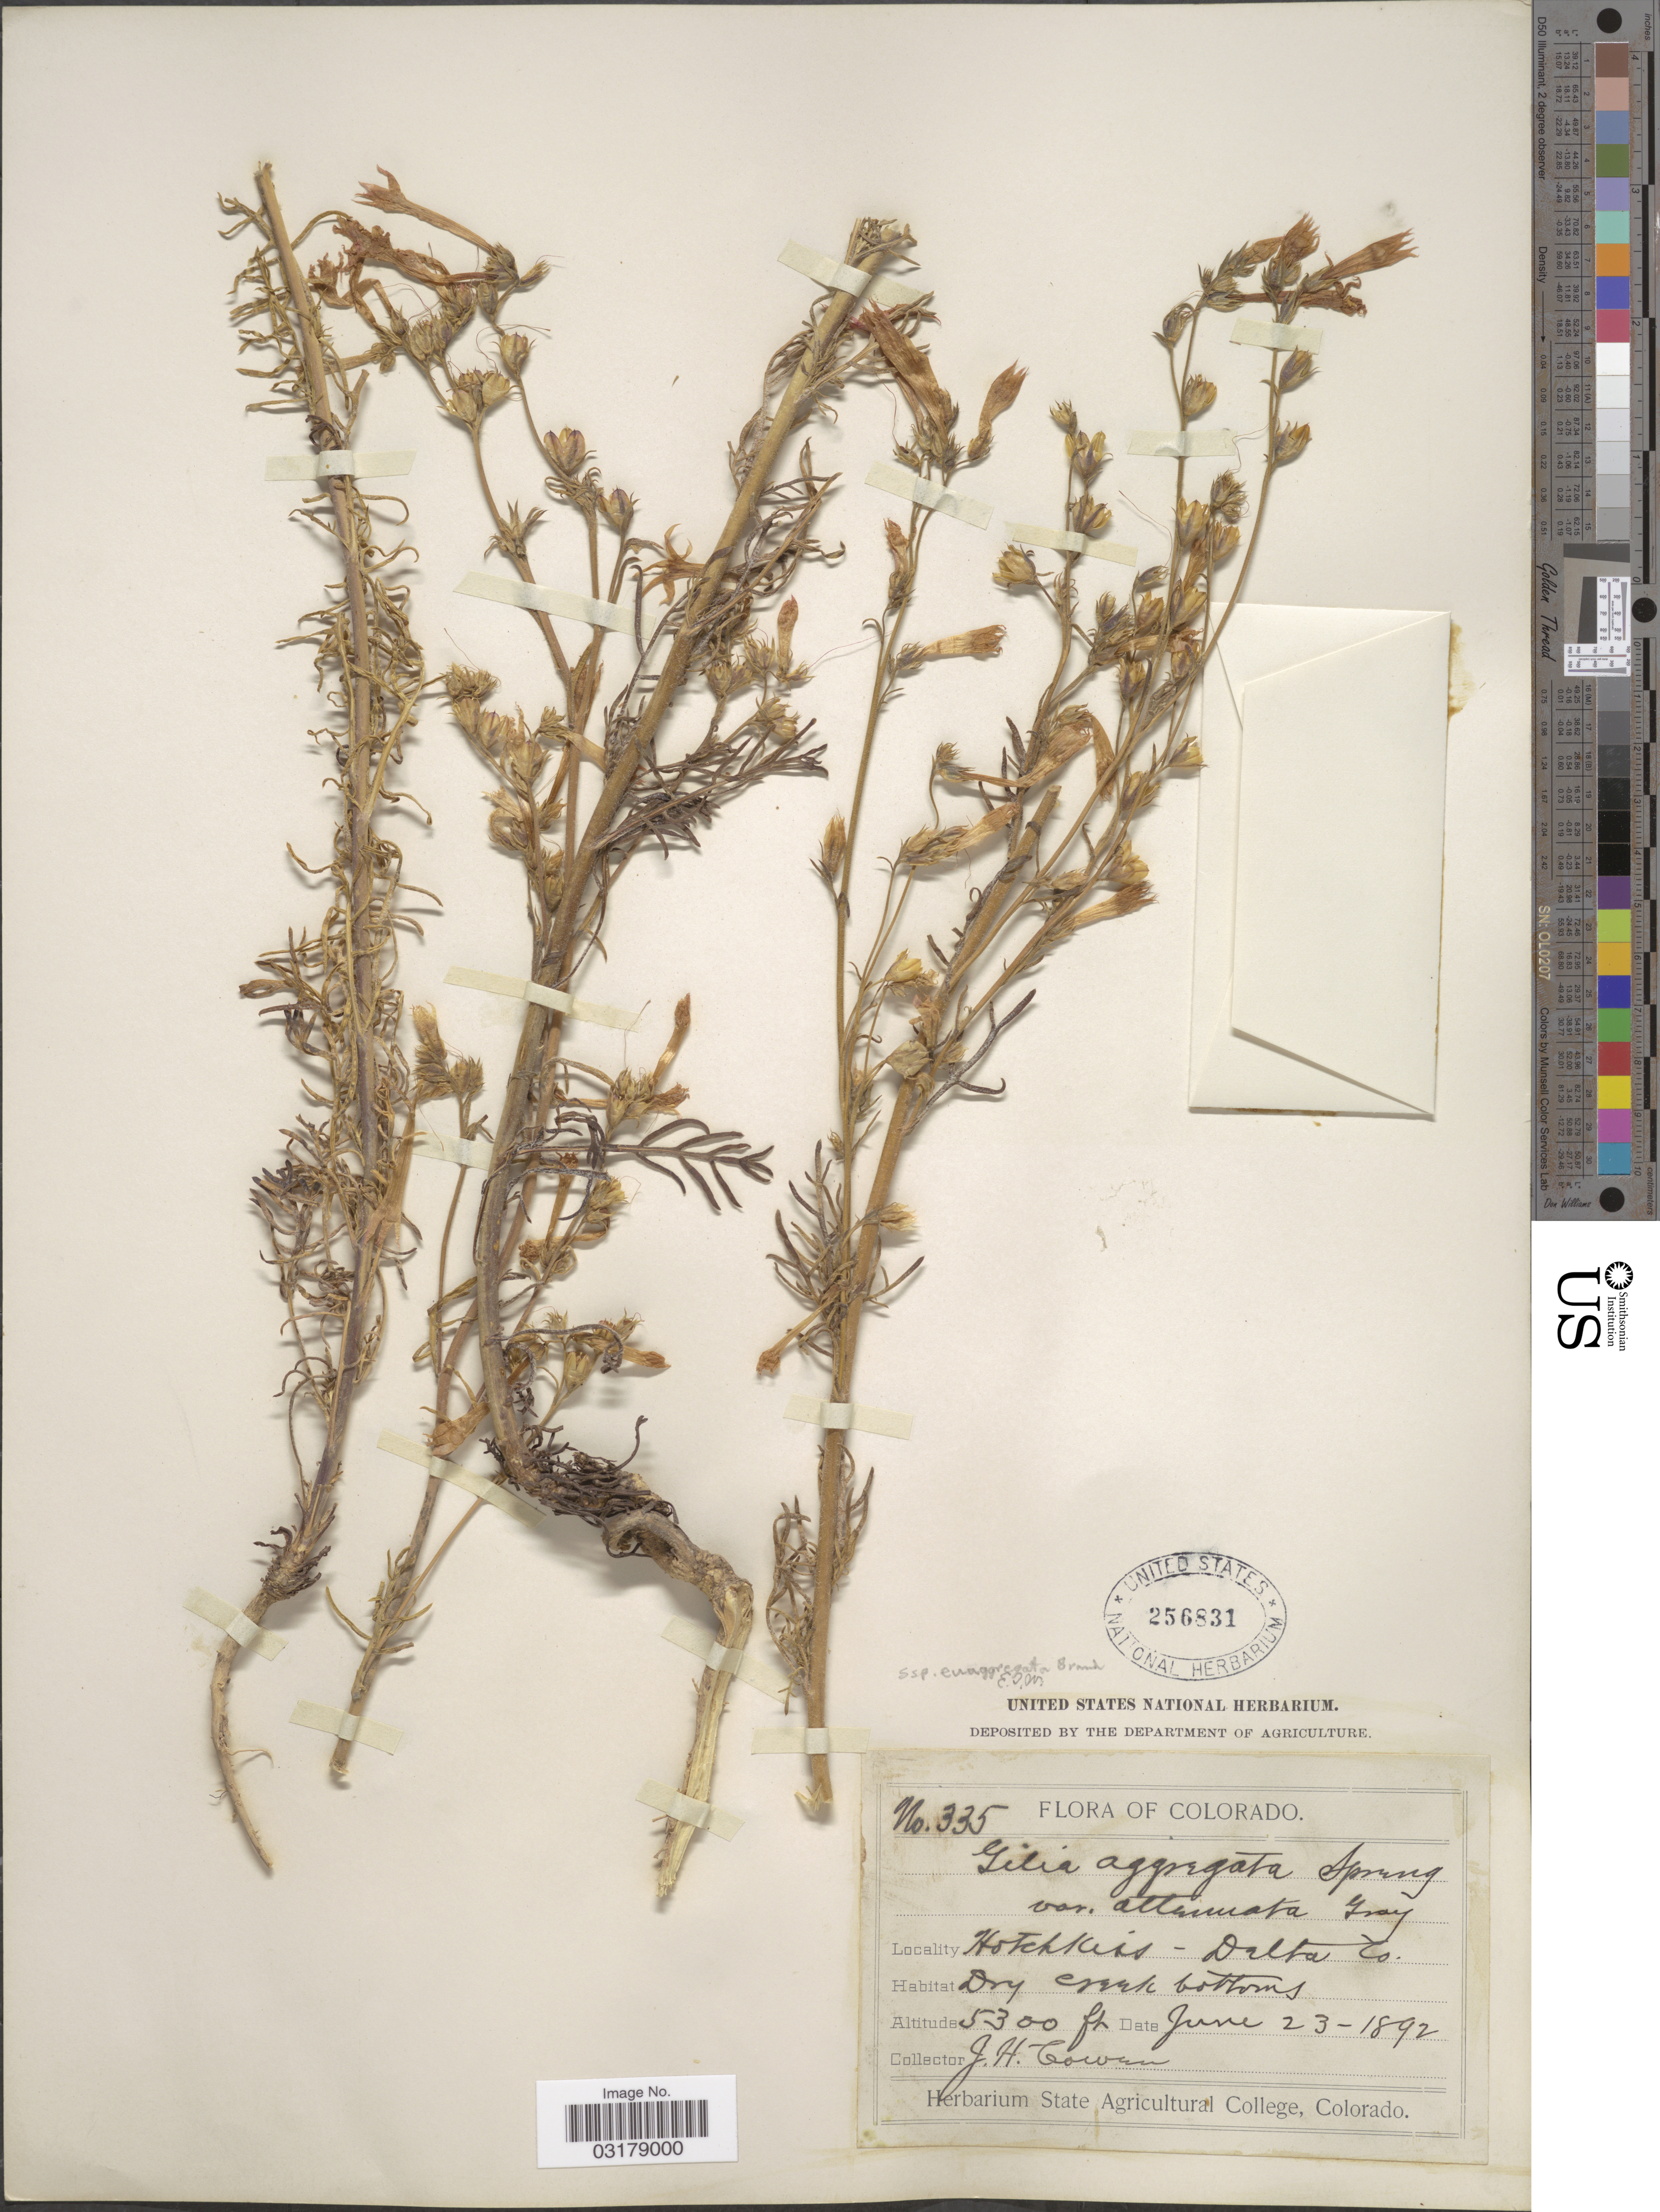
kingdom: Plantae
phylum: Tracheophyta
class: Magnoliopsida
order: Ericales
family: Polemoniaceae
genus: Ipomopsis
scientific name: Ipomopsis aggregata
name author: (Pursh) V.E. Grant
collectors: J. H. Cowen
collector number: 335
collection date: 1892-06-23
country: United States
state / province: Colorado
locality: Hotchkiss - Delta Co.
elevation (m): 1615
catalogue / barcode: US 256831